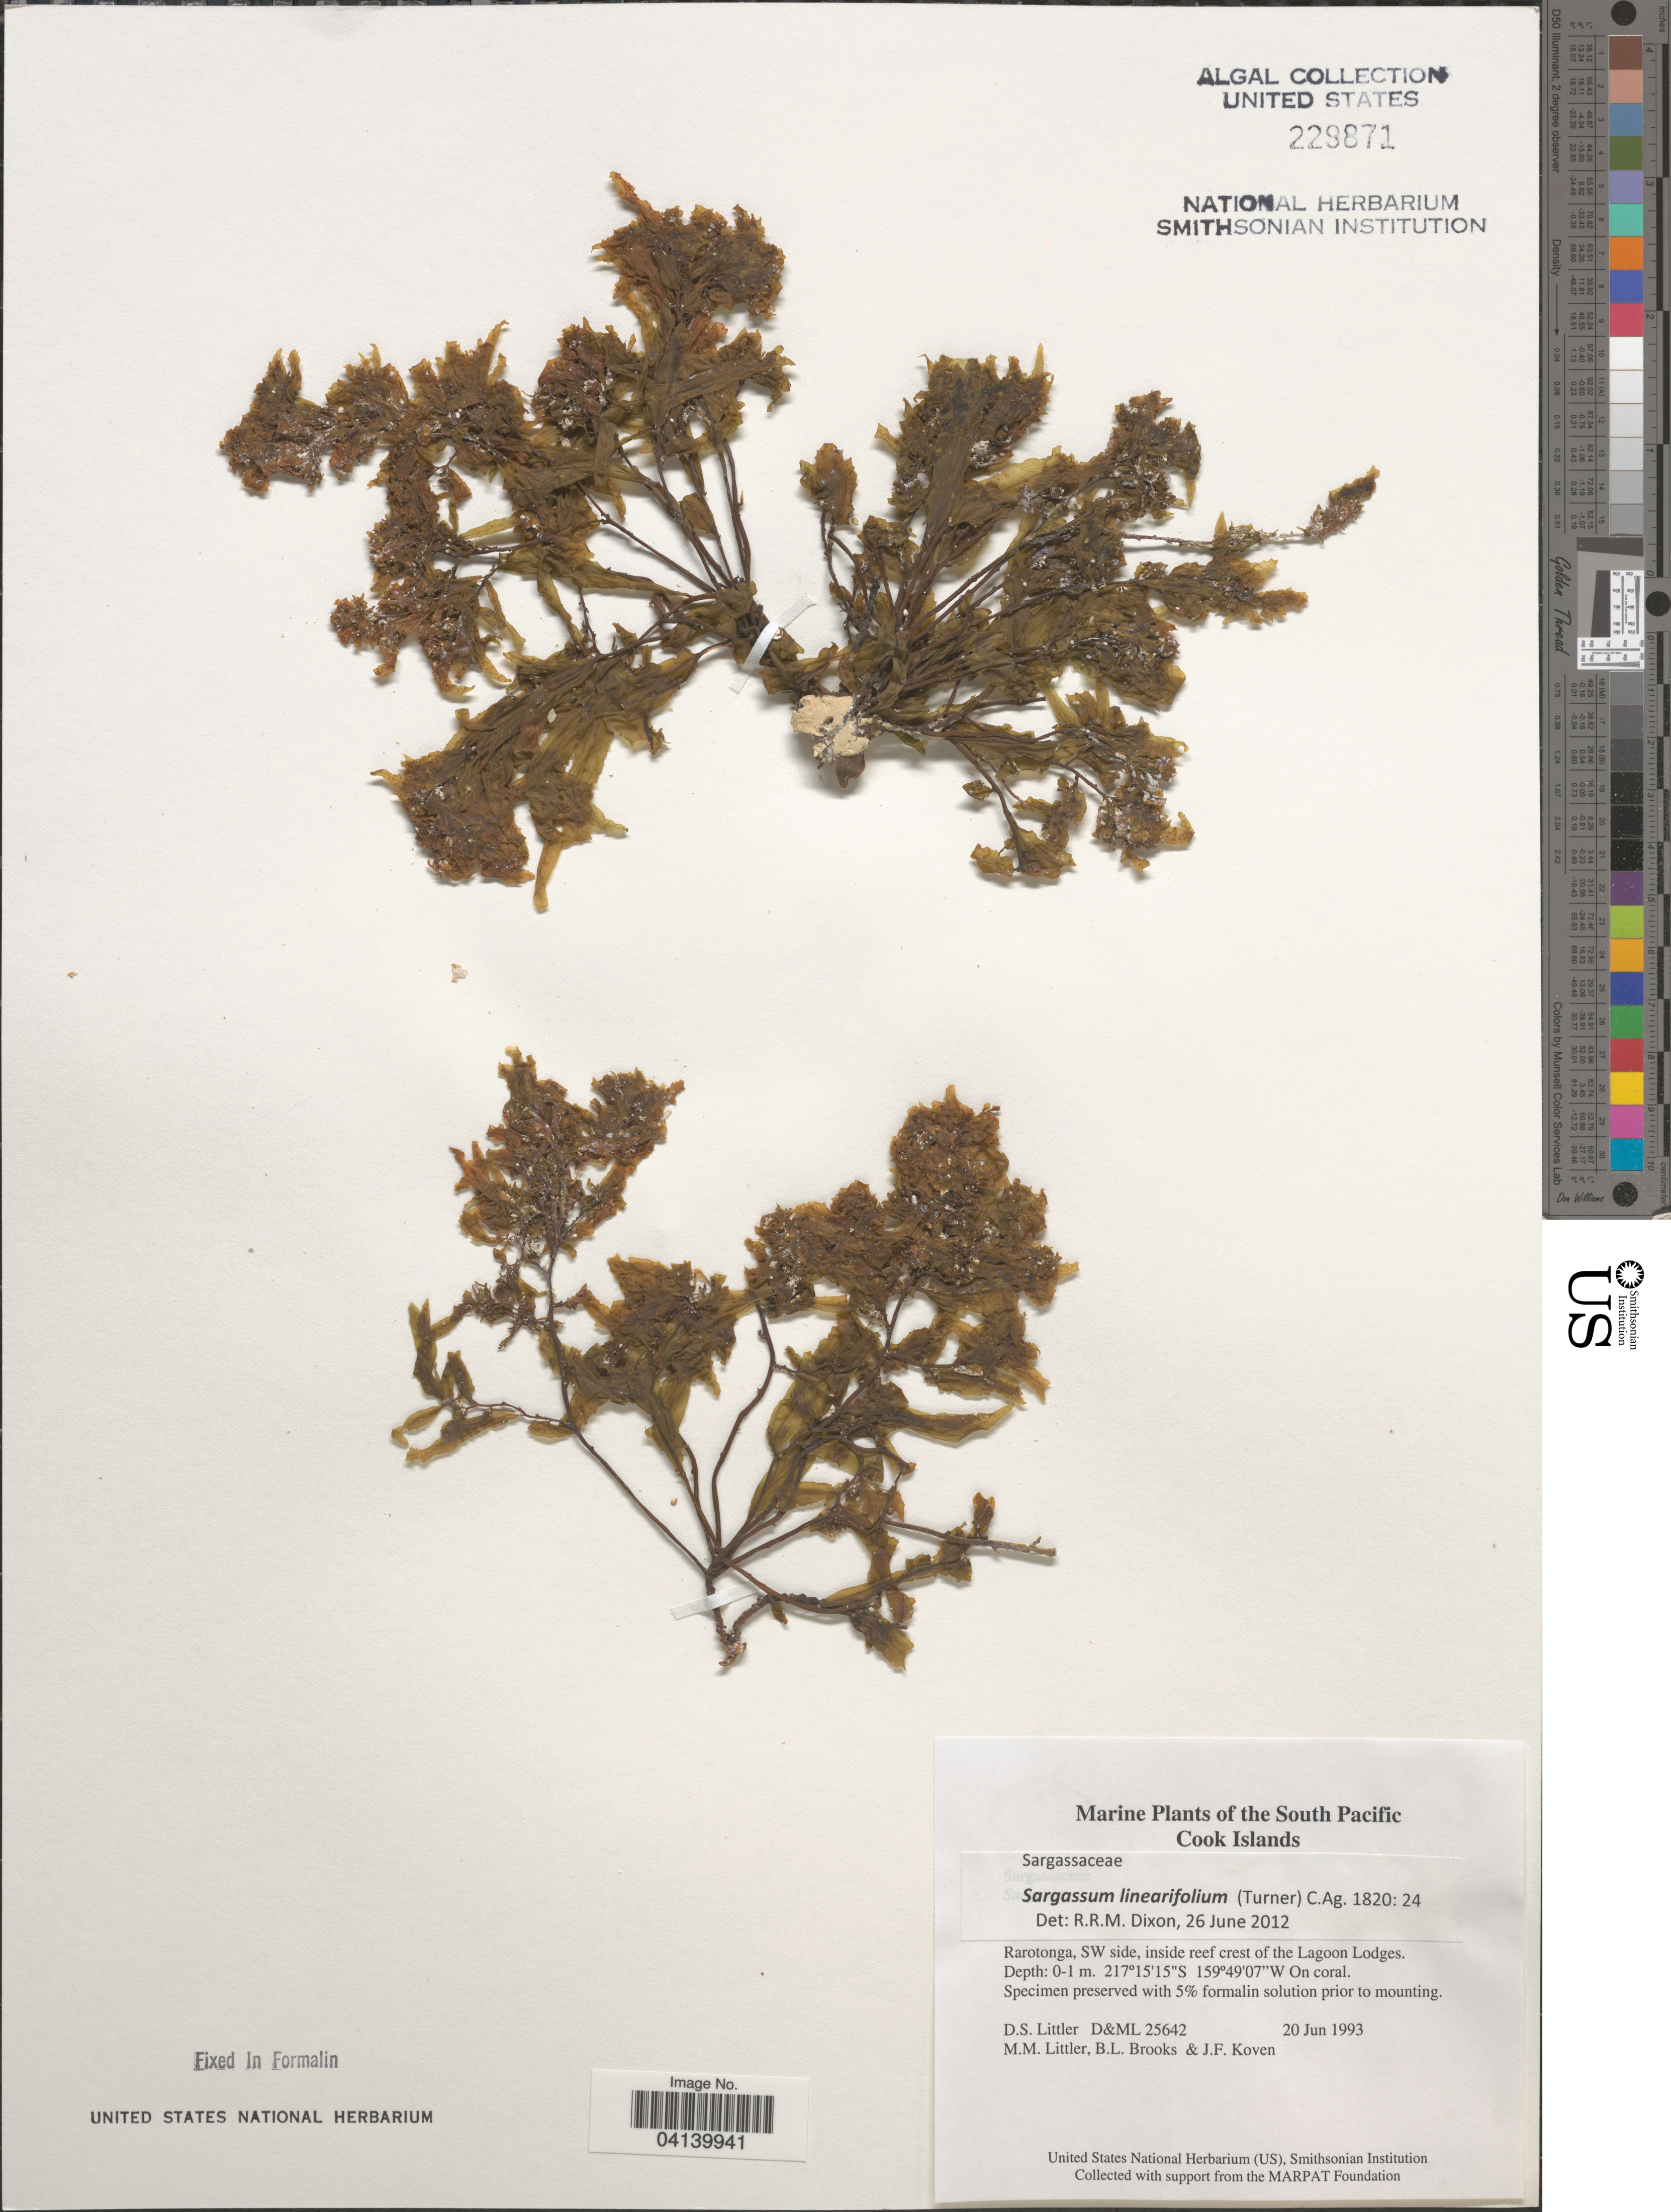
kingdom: Chromista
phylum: Ochrophyta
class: Phaeophyceae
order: Fucales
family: Sargassaceae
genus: Sargassum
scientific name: Sargassum linearifolium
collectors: D. S. Littler, B. Brooks & J. Koven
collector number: D&ML 25642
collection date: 1993-06-20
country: Cook Islands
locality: The South Pacific Cook Islands. Rarotonga, SW side, inside reef crest of the Lagoon Lodges.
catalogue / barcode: US 229871